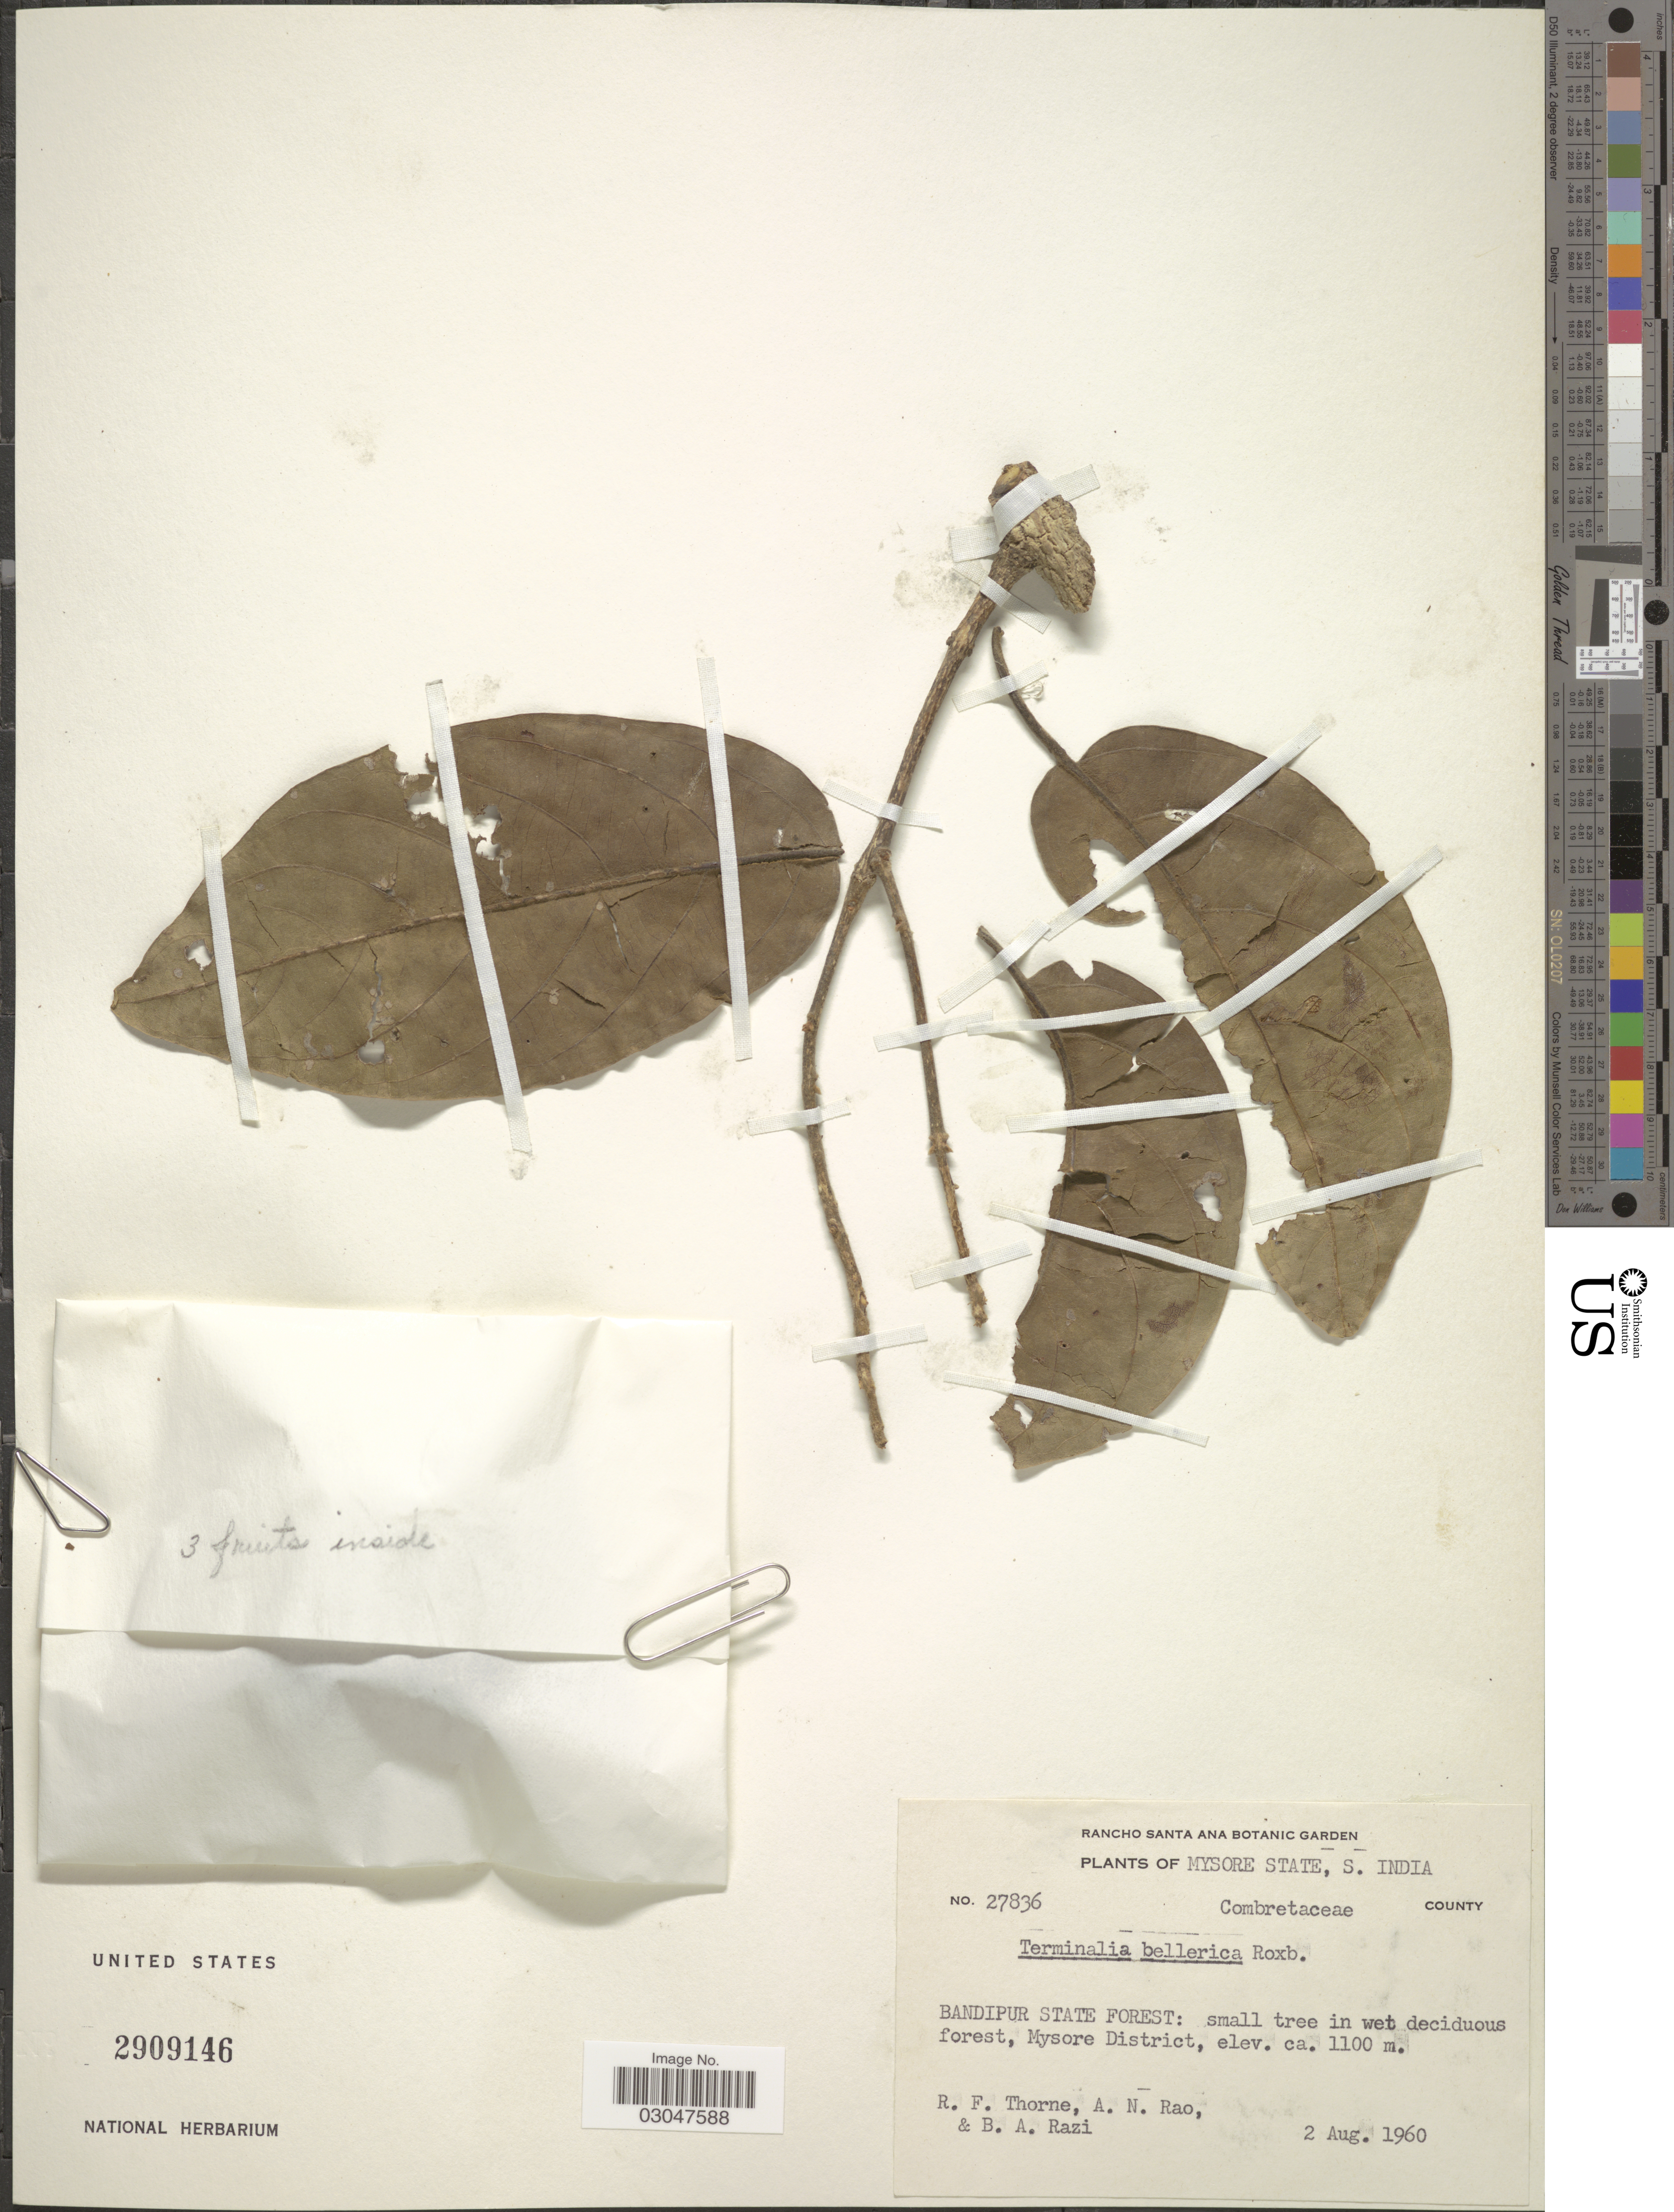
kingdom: Plantae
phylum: Tracheophyta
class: Magnoliopsida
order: Myrtales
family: Combretaceae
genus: Terminalia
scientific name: Terminalia bellirica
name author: (Gaertn.) Roxb.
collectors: R. Thorne, A. Rao & B. Razi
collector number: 27836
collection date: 1960-08-02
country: India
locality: Mysore State, S. India. Bandipur State Forest: Mysore District.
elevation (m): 1100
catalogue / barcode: US 2909146